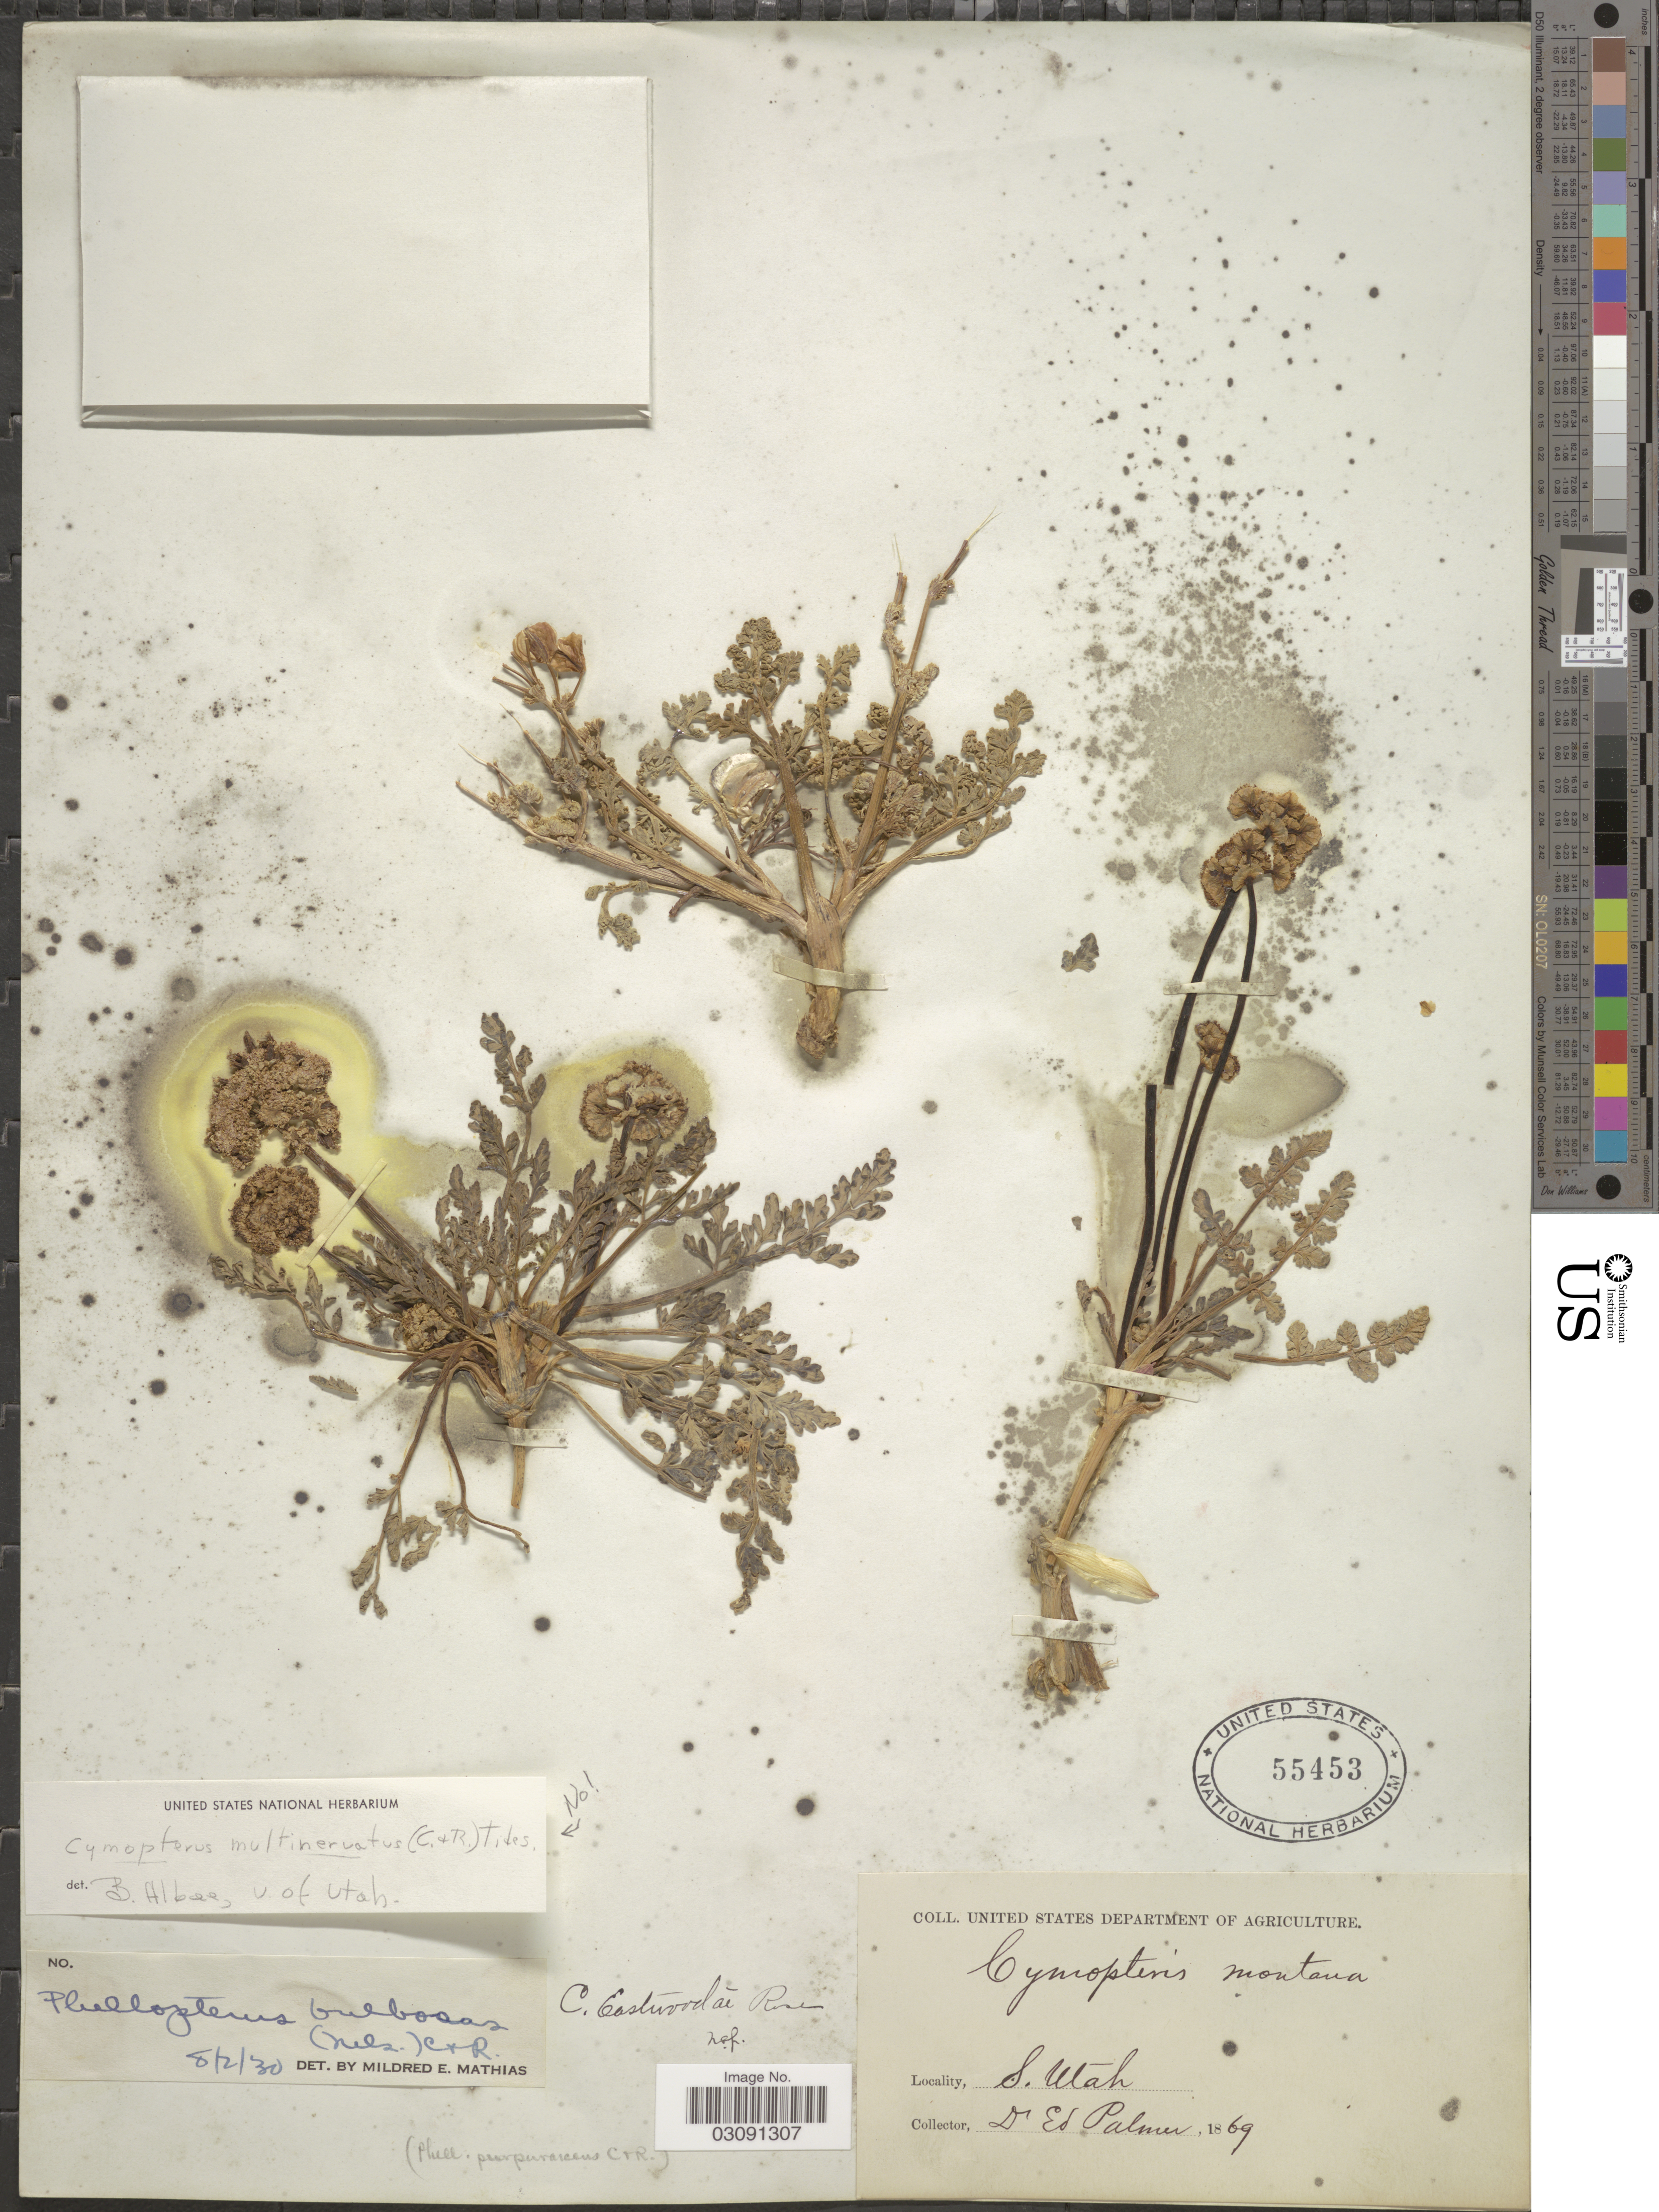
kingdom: Plantae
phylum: Tracheophyta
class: Magnoliopsida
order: Apiales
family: Apiaceae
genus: Cymopterus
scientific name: Cymopterus bulbosus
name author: A. Nelson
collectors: E. Palmer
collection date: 1869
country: United States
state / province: Utah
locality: S. Utah.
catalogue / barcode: US 55453